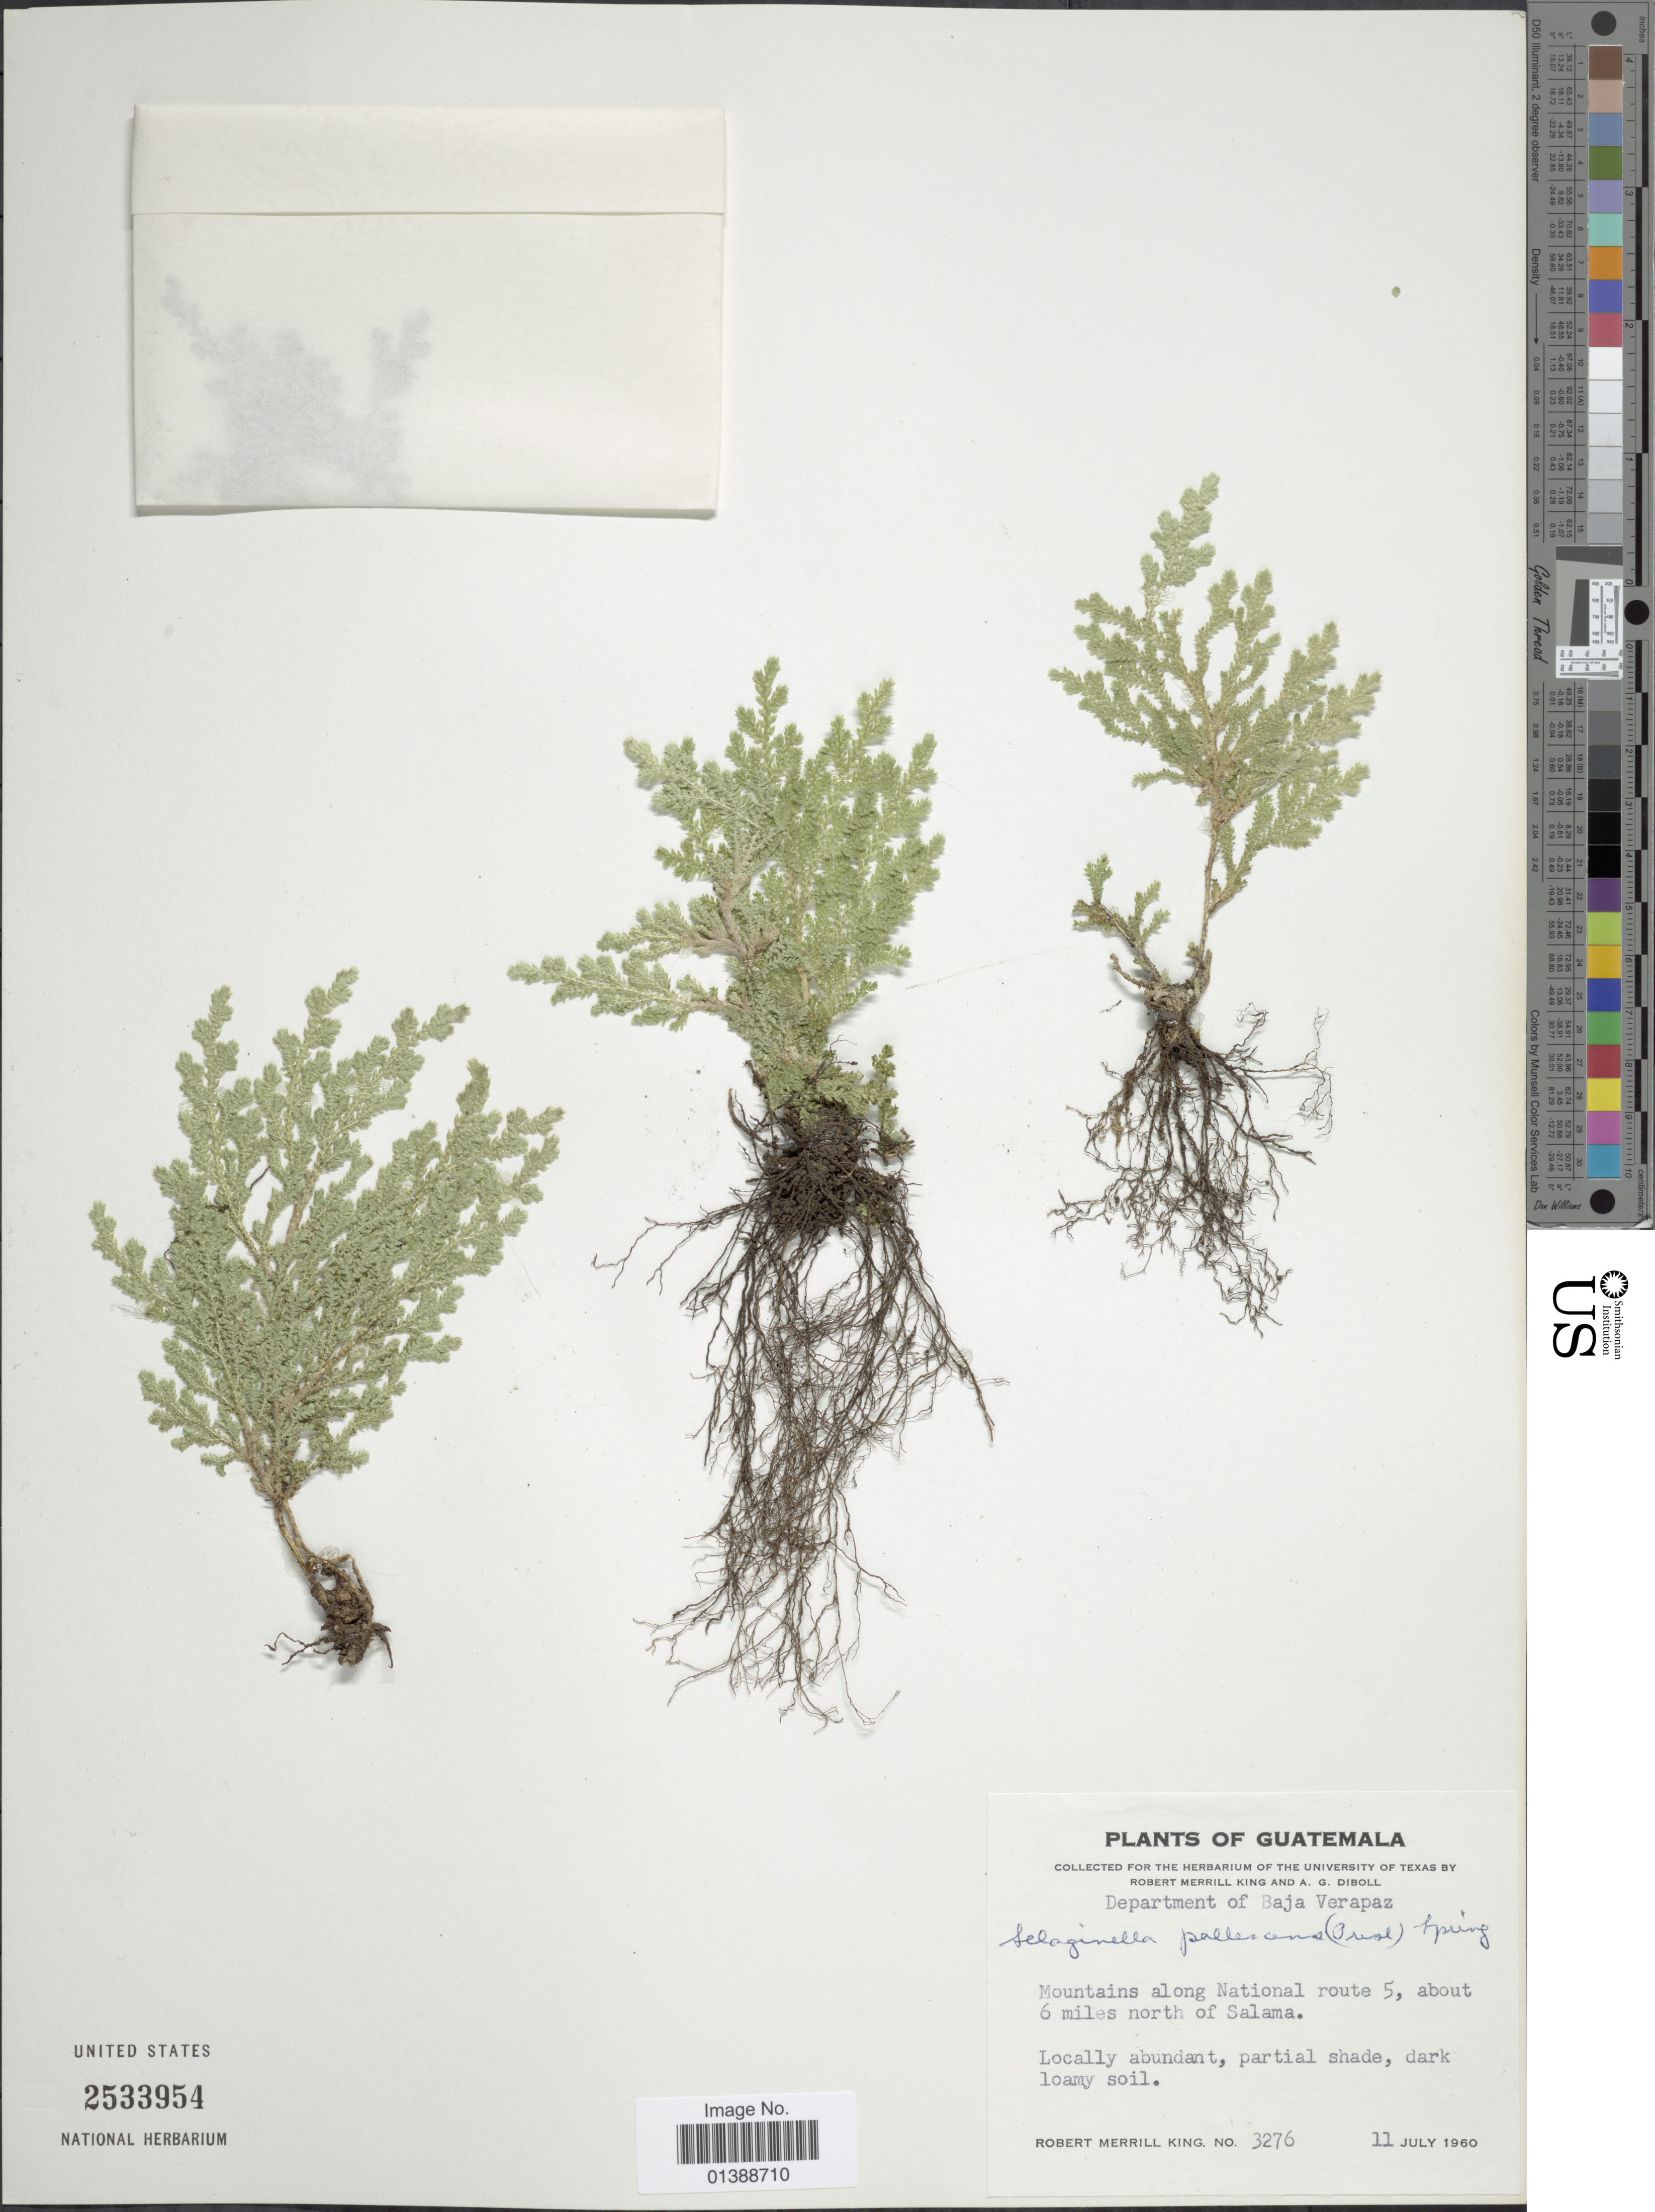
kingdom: Plantae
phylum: Tracheophyta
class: Lycopodiopsida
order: Selaginellales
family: Selaginellaceae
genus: Selaginella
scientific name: Selaginella pallescens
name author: (C. Presl) Spring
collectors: R. M. King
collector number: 3276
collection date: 1960-07-11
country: Guatemala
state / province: Baja Verapaz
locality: Mountains along National route 5, about 6 miles north of Salama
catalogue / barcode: US 2533954